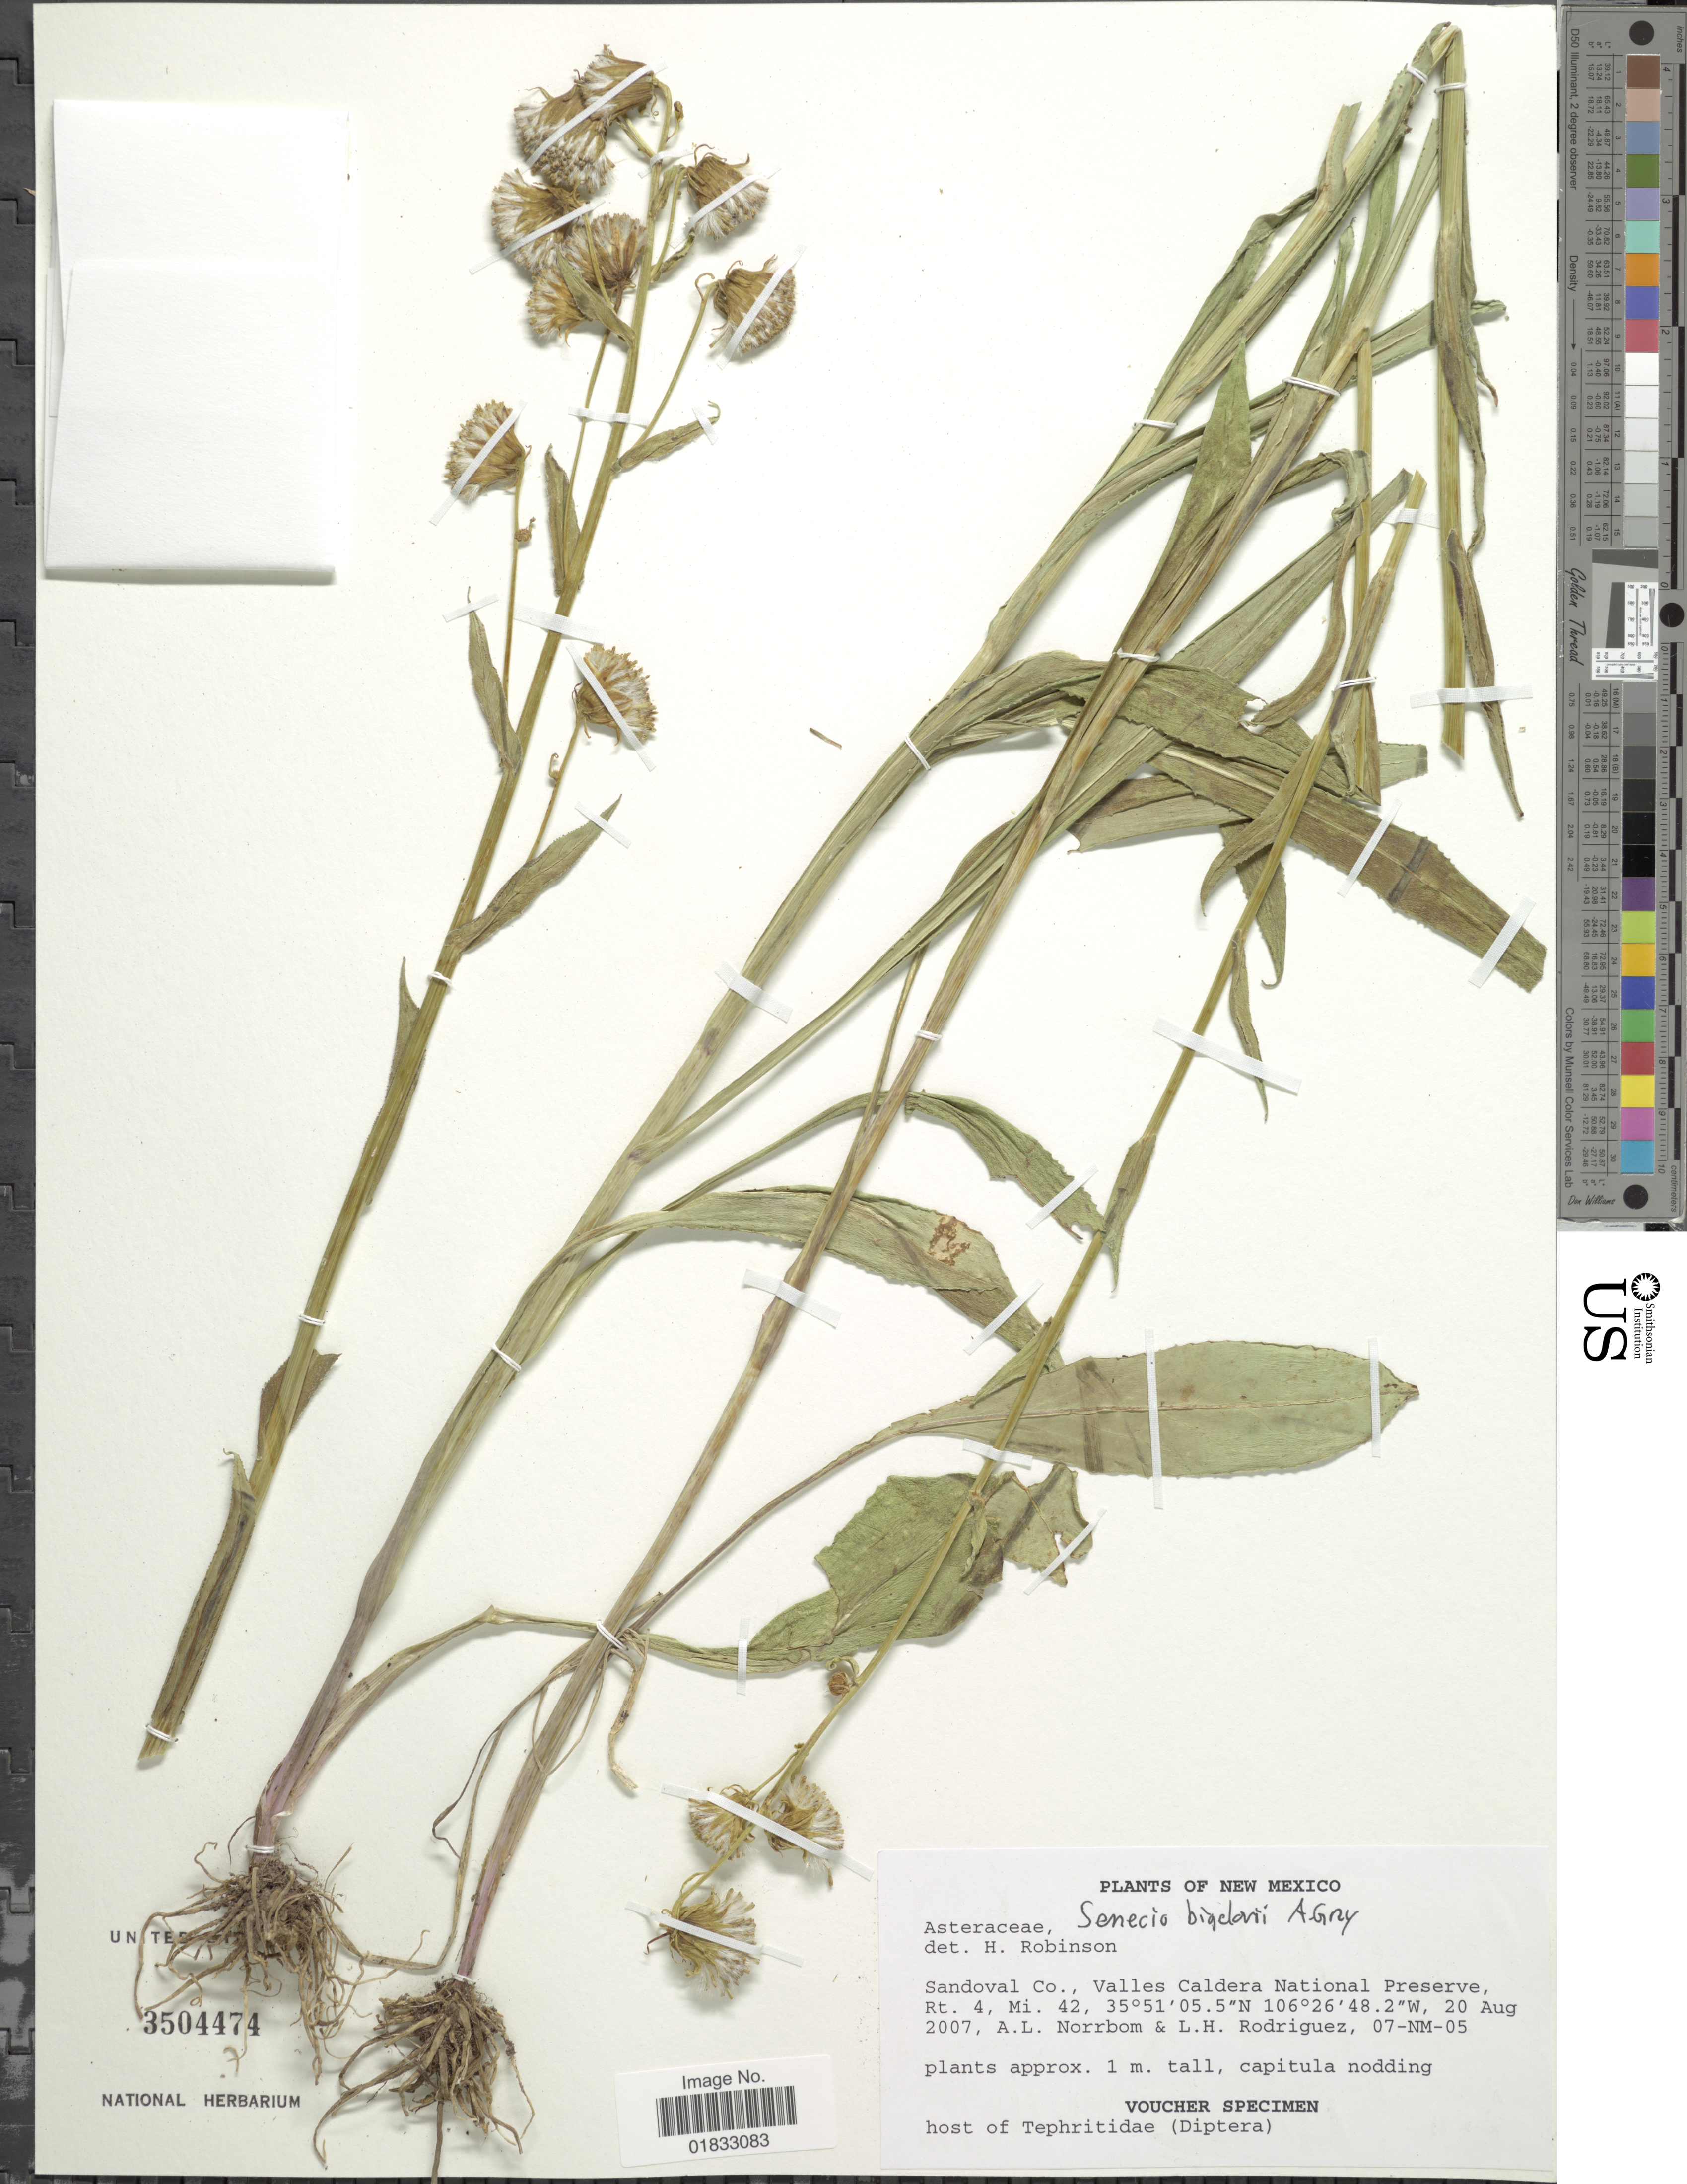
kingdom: Plantae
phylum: Tracheophyta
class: Magnoliopsida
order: Asterales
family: Asteraceae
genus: Senecio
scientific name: Senecio bigelovii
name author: A. Gray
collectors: A. L. Norrbom & L. Rodriguez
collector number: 07-NM-05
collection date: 2007-08-20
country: United States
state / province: New Mexico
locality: Sandoval Co., Valles Caldera National Preserve, Rt. 4, Mi. 42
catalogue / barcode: US 3504474